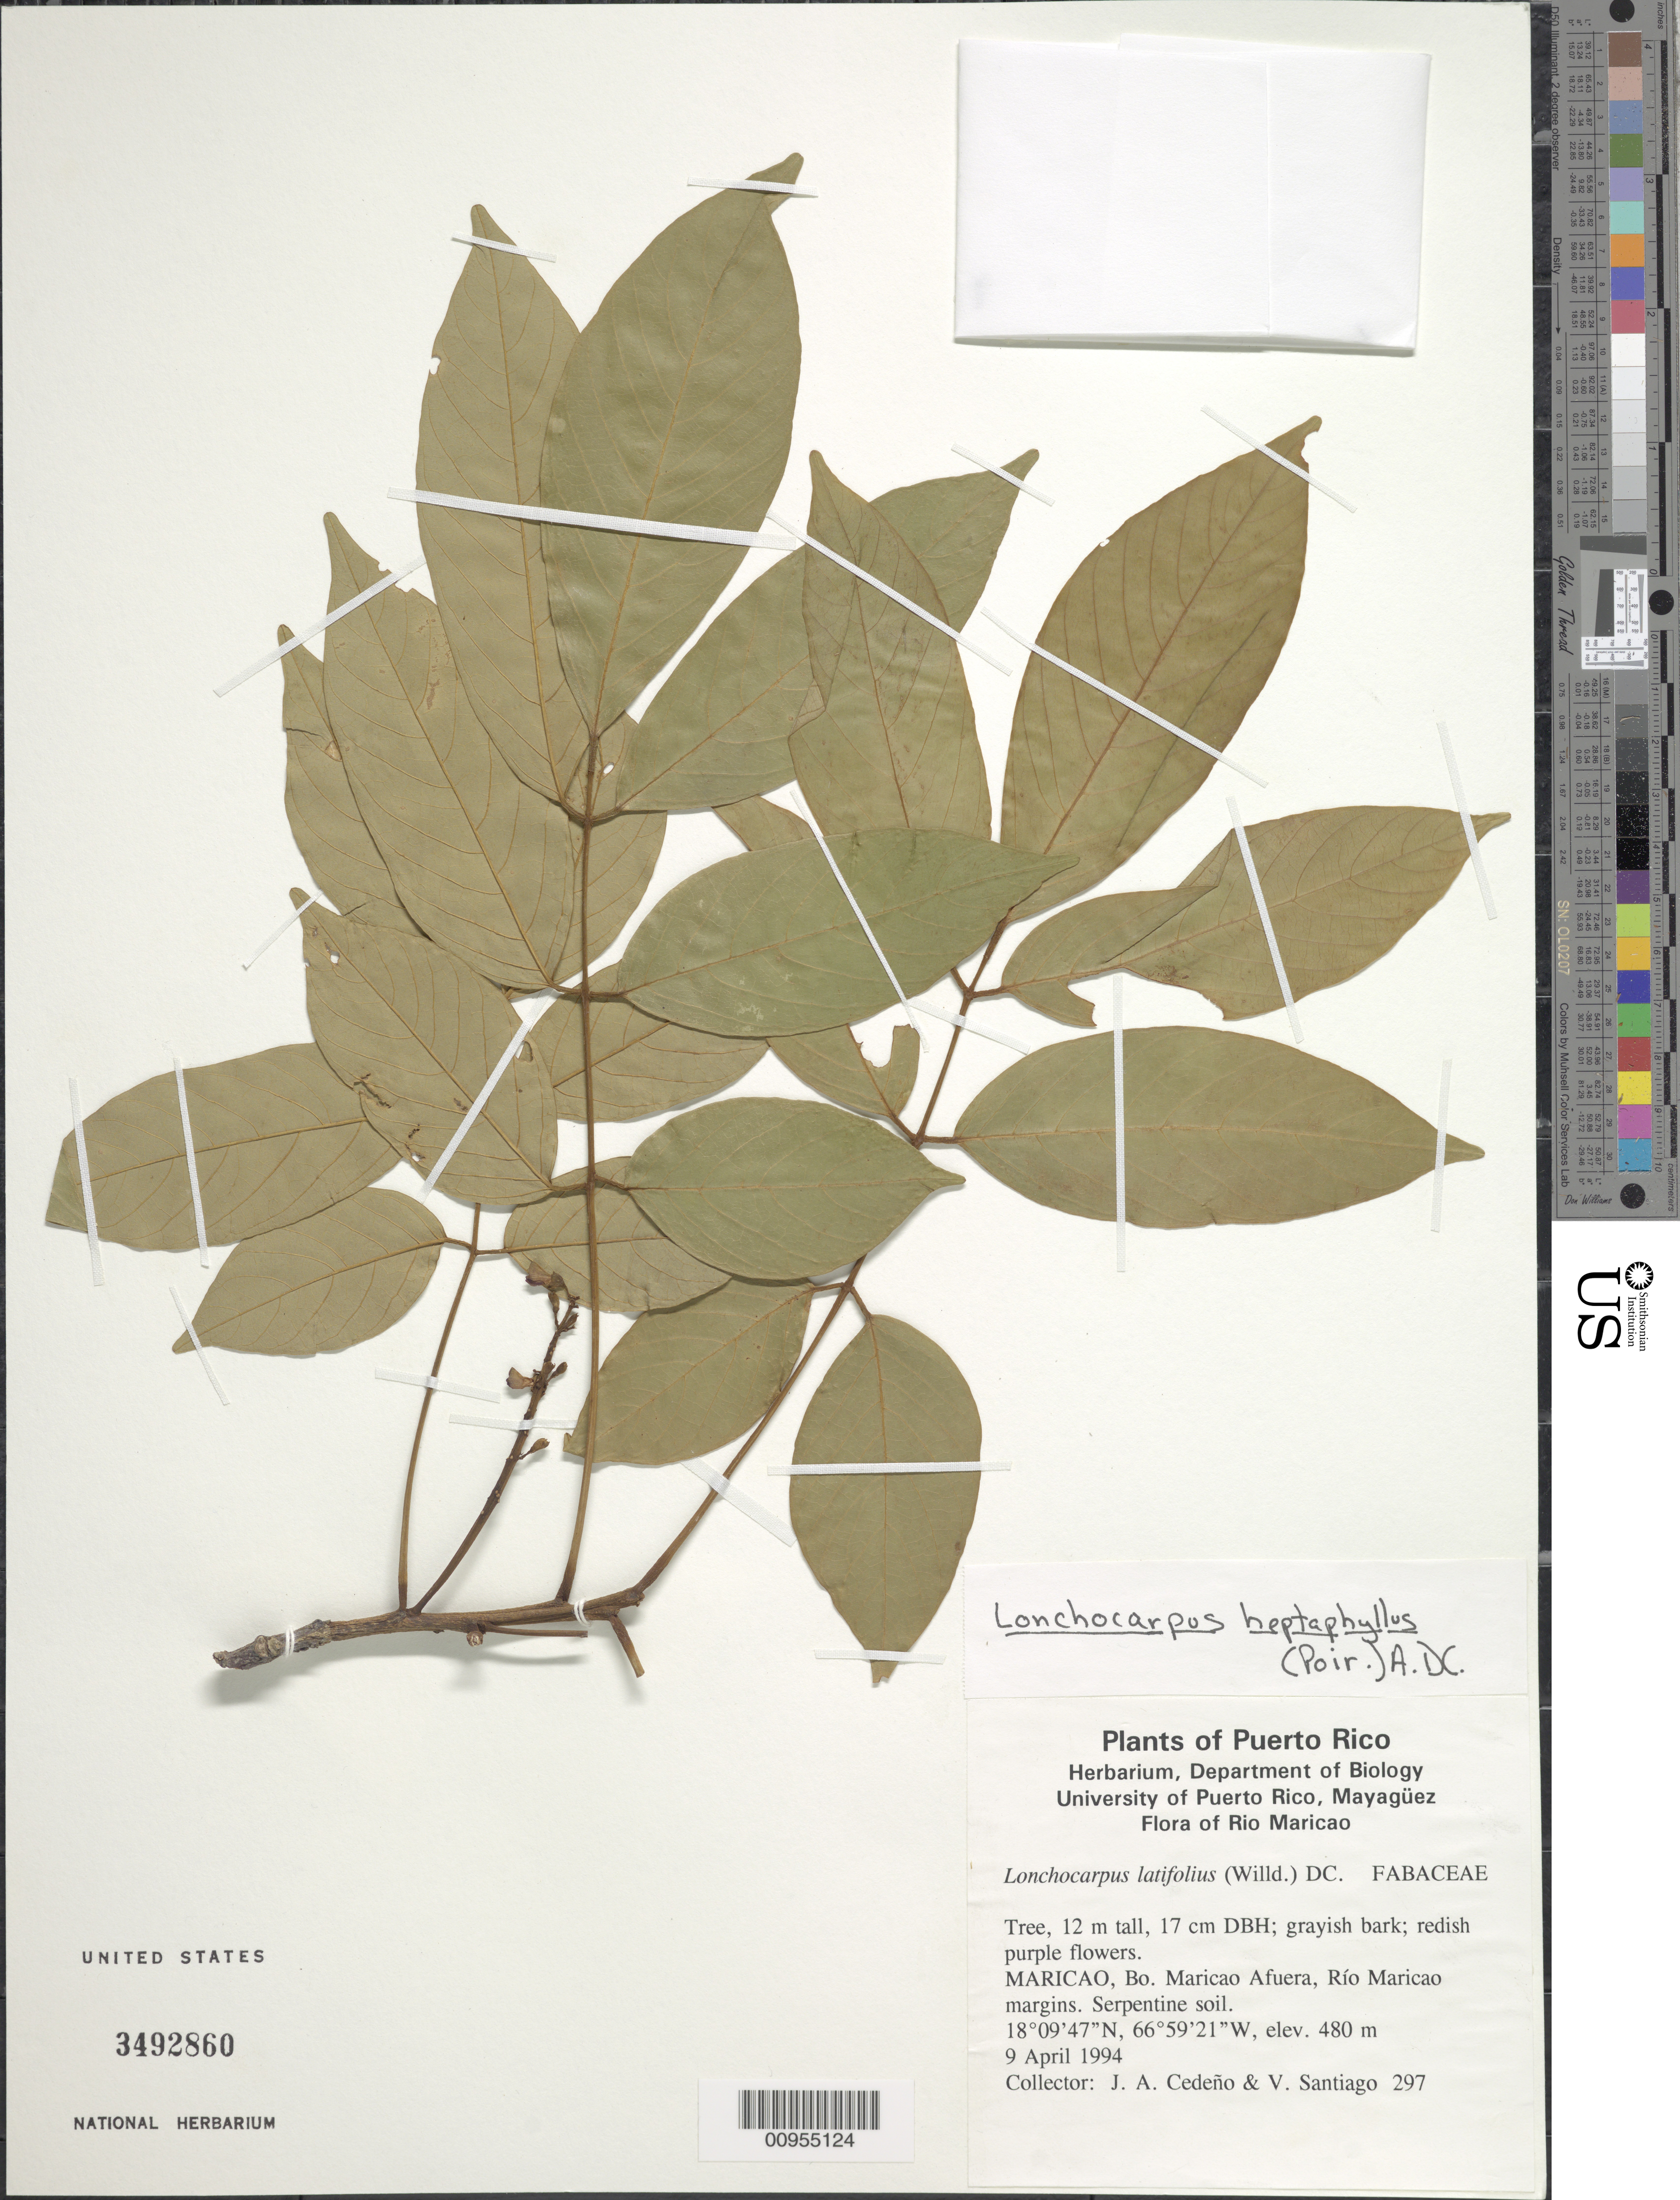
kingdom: Plantae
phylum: Tracheophyta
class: Magnoliopsida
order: Fabales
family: Fabaceae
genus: Lonchocarpus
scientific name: Lonchocarpus heptaphyllus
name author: (Poir.) DC.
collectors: J. A. Cedeño M. & V. Santiago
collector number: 297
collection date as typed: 09 Apr 1994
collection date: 1994-04-09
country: Puerto Rico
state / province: Maricao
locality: Bo. Maricao Afuera, Río Maricao margins.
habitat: Serpentine soil.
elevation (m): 480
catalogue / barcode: US 3492860